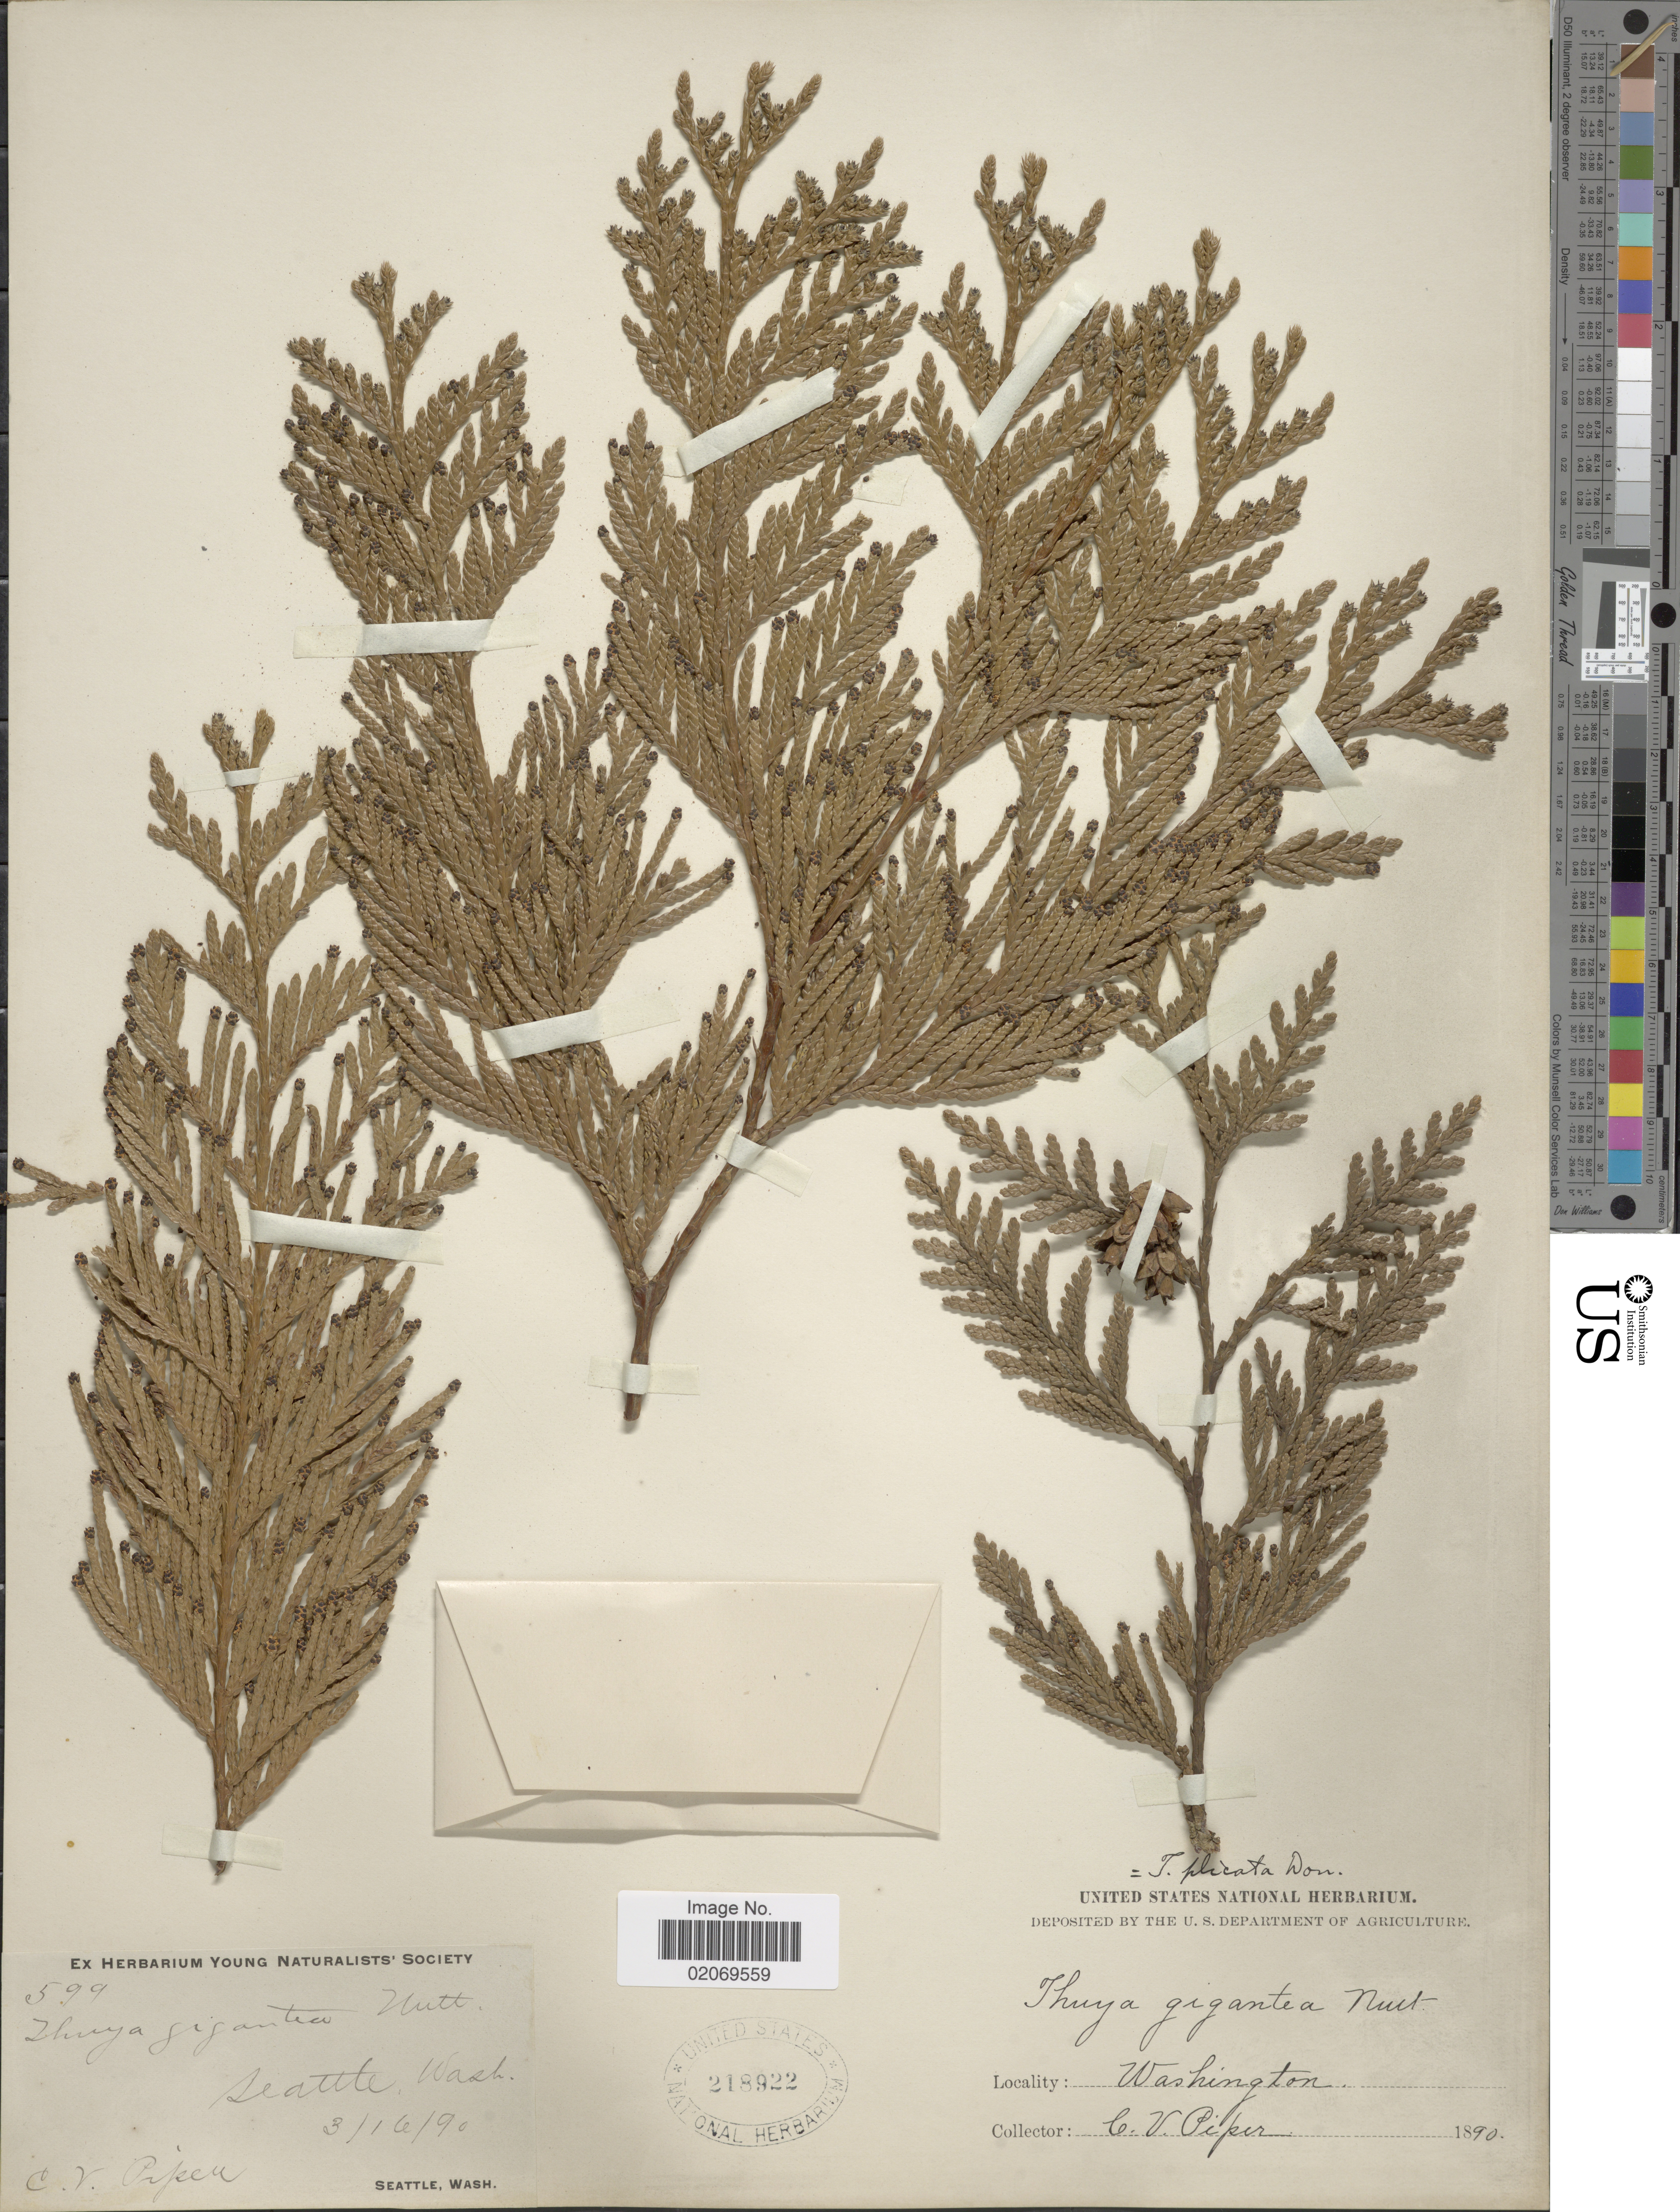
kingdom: Plantae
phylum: Tracheophyta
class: Pinopsida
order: Pinales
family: Cupressaceae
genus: Thuja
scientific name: Thuja plicata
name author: Donn & D. Don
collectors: C. V. Piper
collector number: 599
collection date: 1890-03-16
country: United States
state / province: Washington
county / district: King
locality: Seattle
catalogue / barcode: US 218922